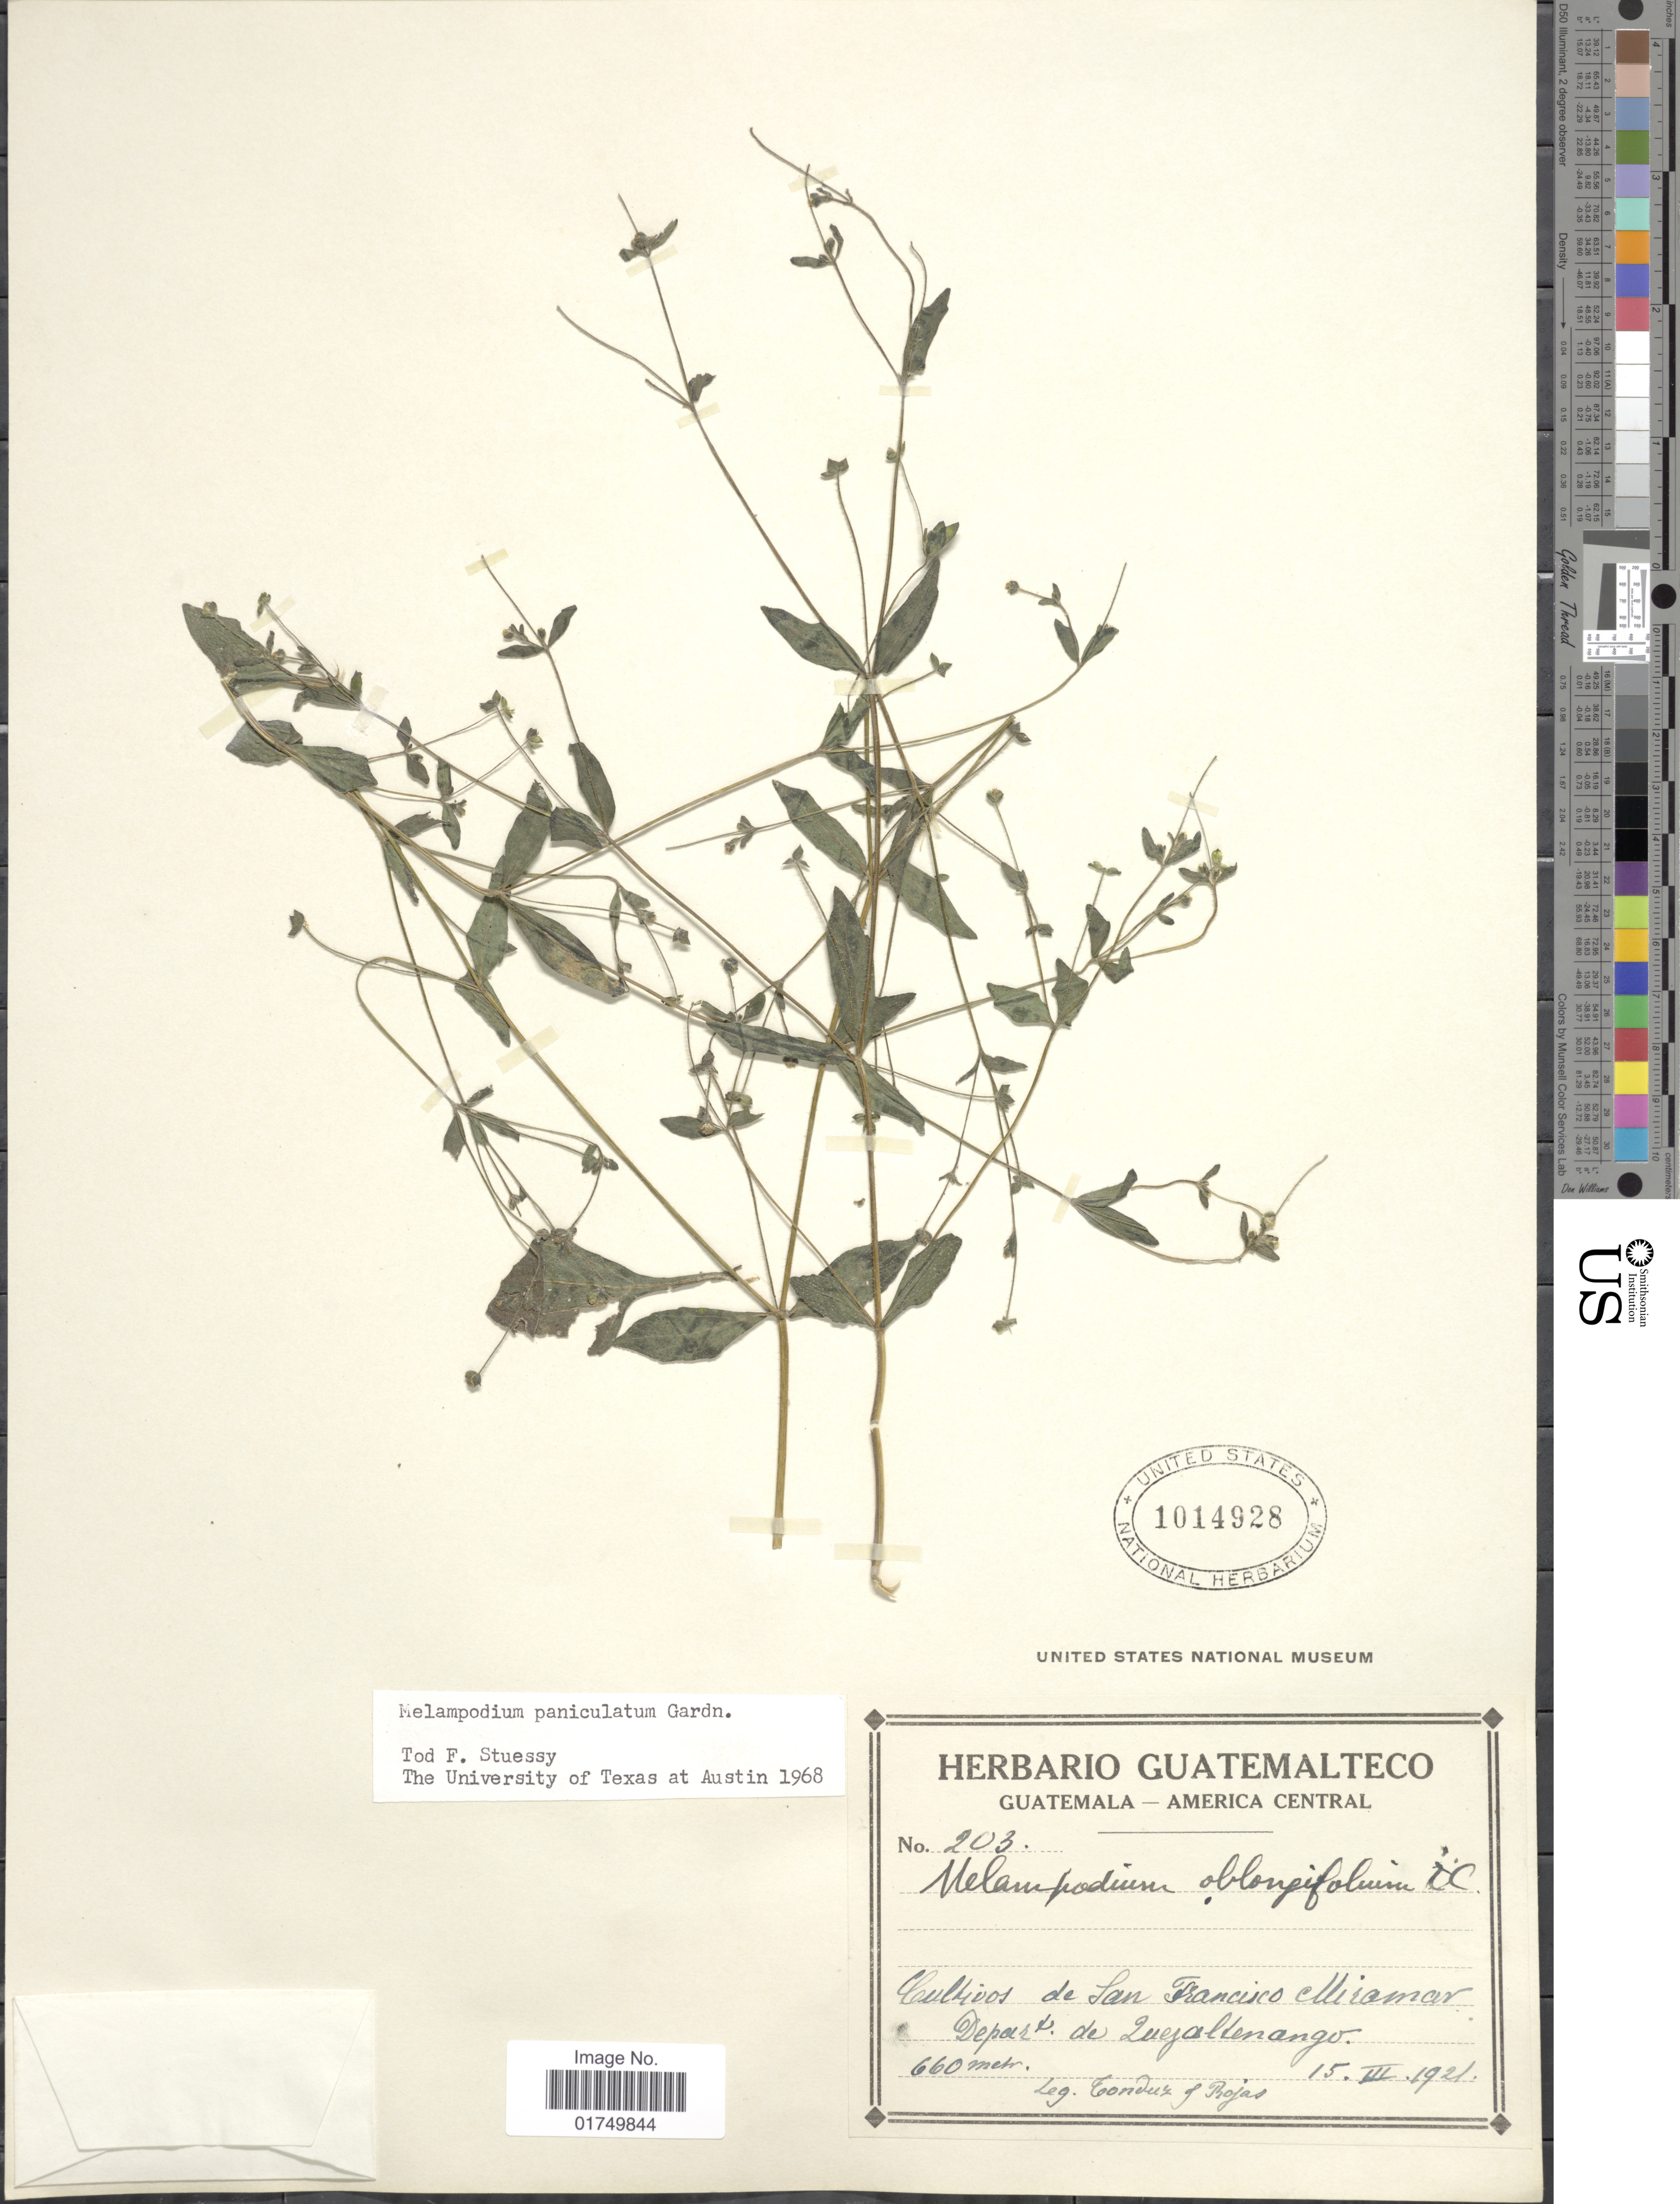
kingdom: Plantae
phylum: Tracheophyta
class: Magnoliopsida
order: Asterales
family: Asteraceae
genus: Melampodium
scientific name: Melampodium paniculatum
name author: Gardner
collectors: A. Tonduz & Rojas, --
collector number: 203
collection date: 1921-03-15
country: Guatemala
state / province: Quetzaltenango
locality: Cultivos de San Francisco Miramar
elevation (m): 660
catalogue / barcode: US 1014928